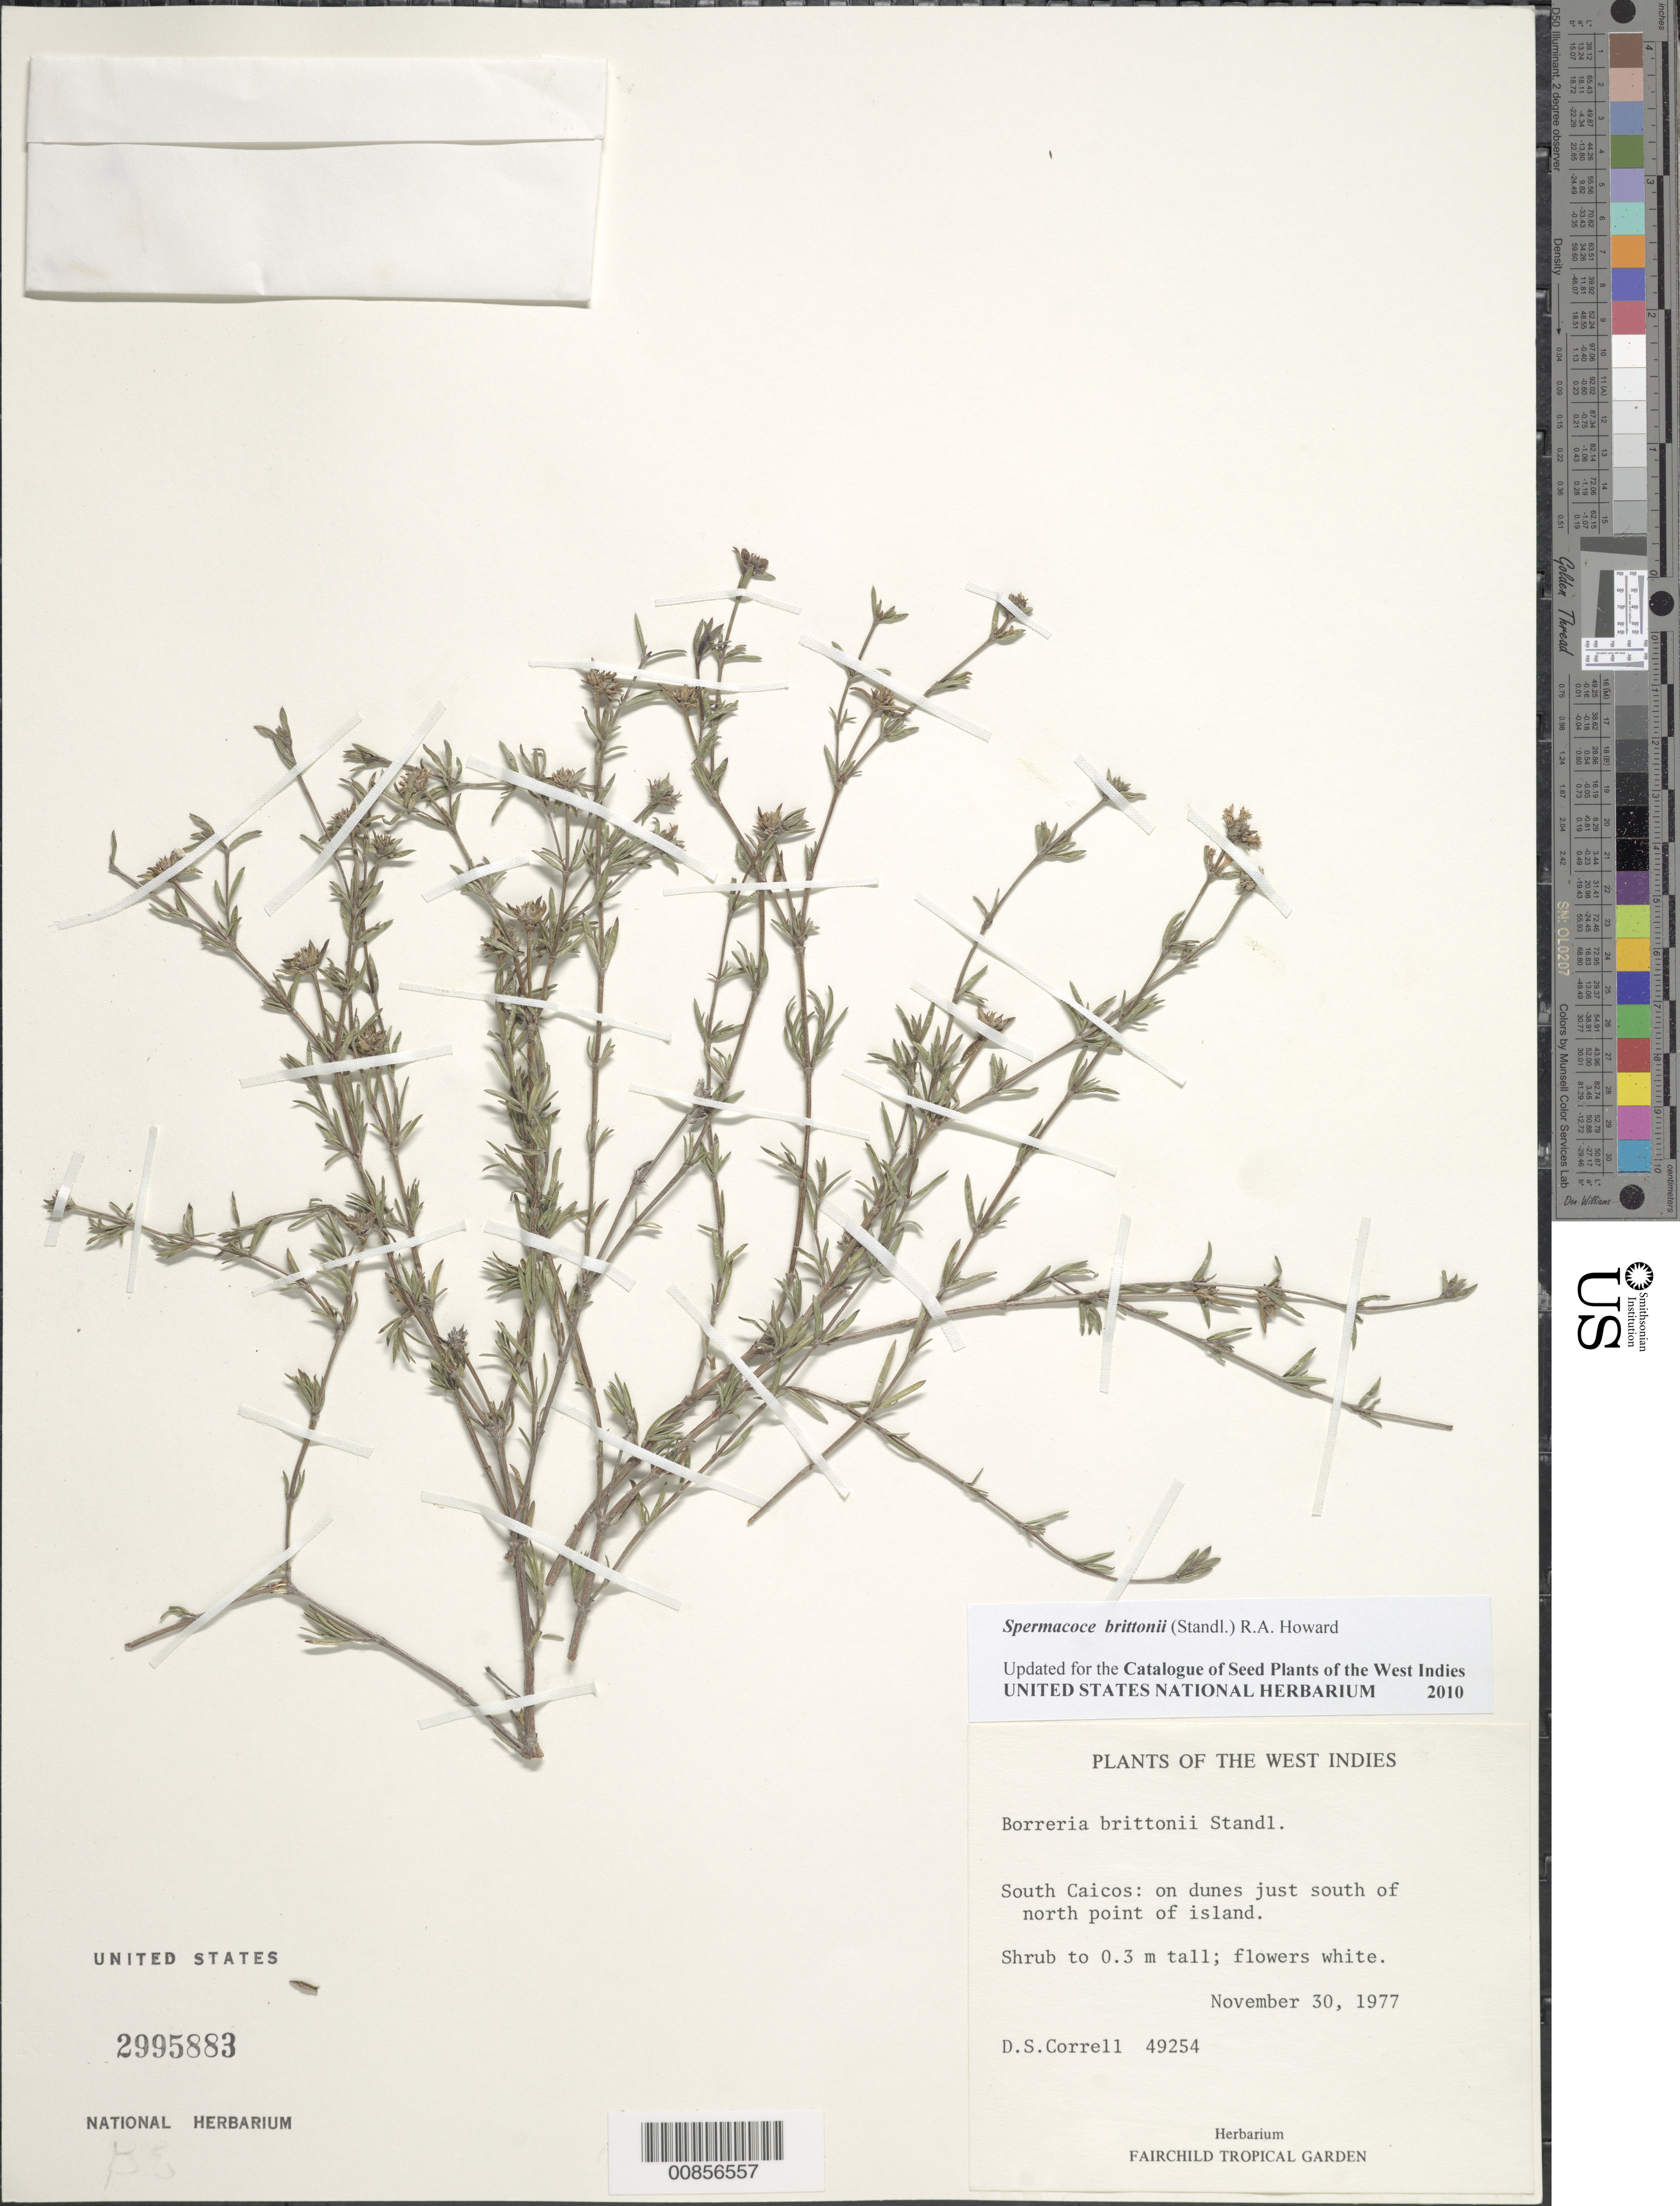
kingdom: Plantae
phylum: Tracheophyta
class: Magnoliopsida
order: Gentianales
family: Rubiaceae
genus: Spermacoce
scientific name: Spermacoce brittonii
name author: (Standl.) R.A. Howard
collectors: D. S. Correll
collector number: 49254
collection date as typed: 30 Nov 1977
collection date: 1977-11-30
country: Bahamas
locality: South Caicos Is.: Just south of north point of island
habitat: On dunes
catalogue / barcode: US 2995883